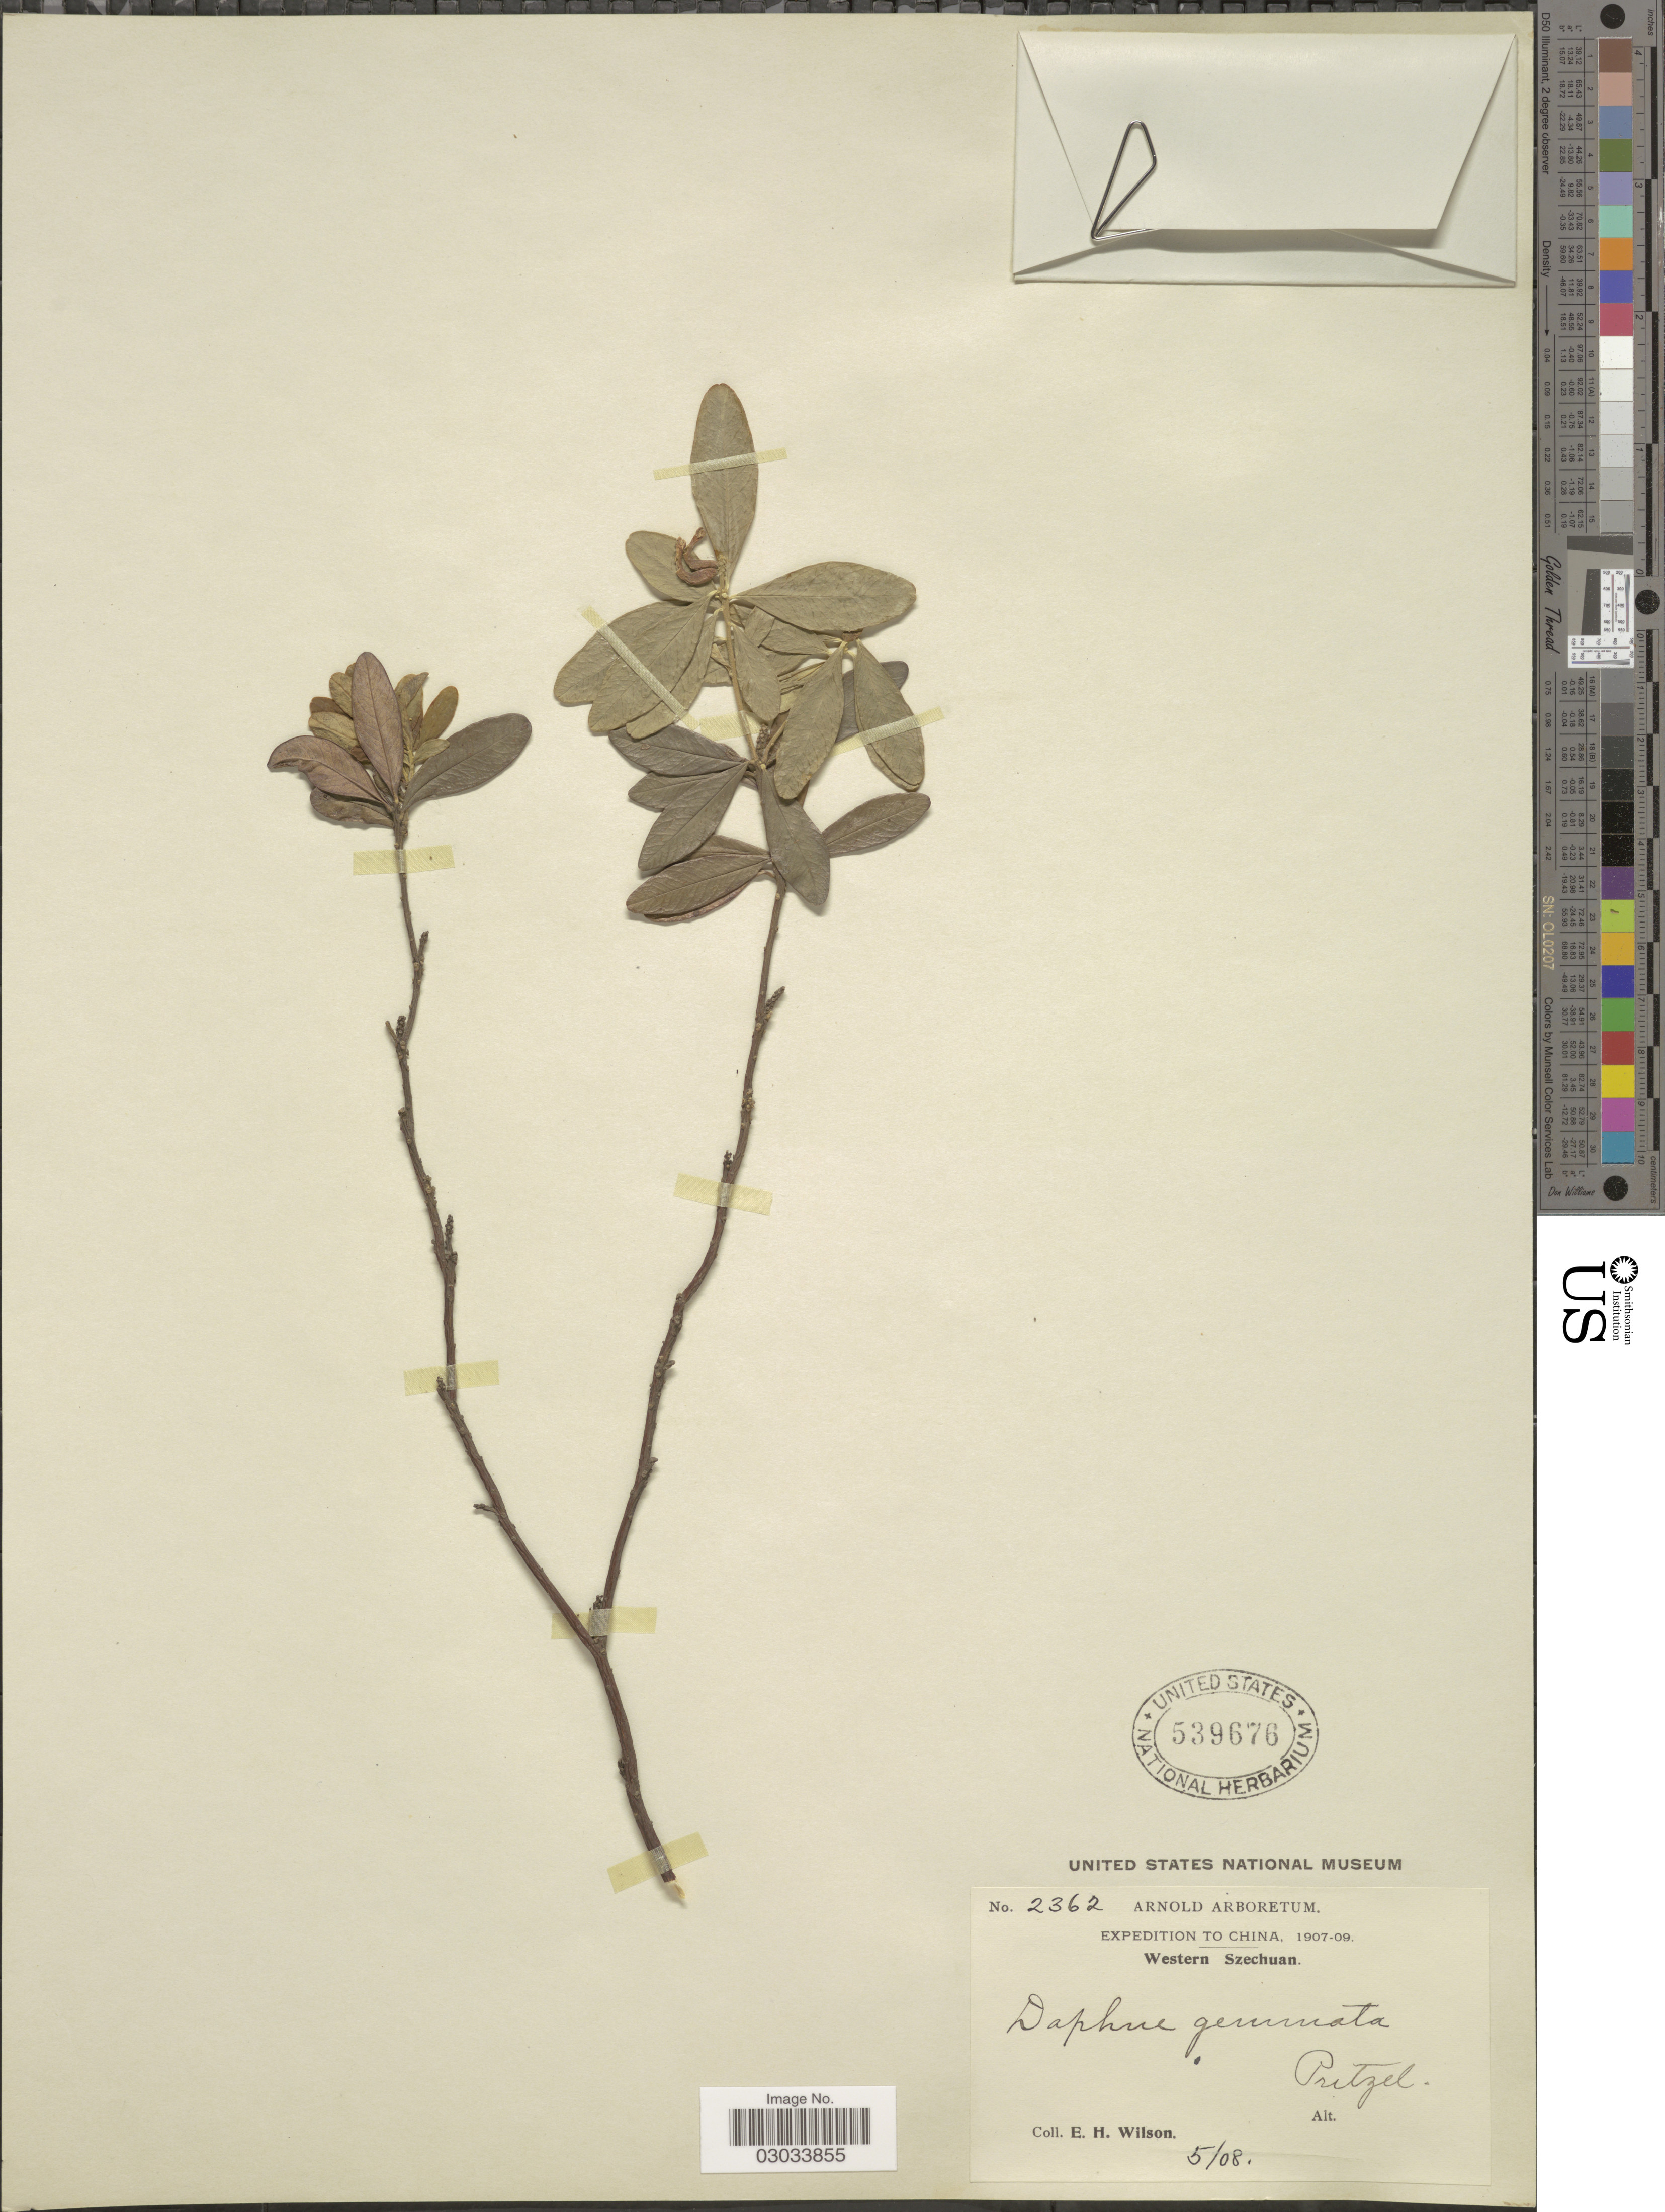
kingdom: Plantae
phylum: Tracheophyta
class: Magnoliopsida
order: Malvales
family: Thymelaeaceae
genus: Daphne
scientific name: Daphne gemmata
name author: E. Pritz. ex Diels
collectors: E. Wilson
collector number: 2362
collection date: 1908-05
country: China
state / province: Sichuan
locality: Western Szechuan.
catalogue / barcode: US 539676